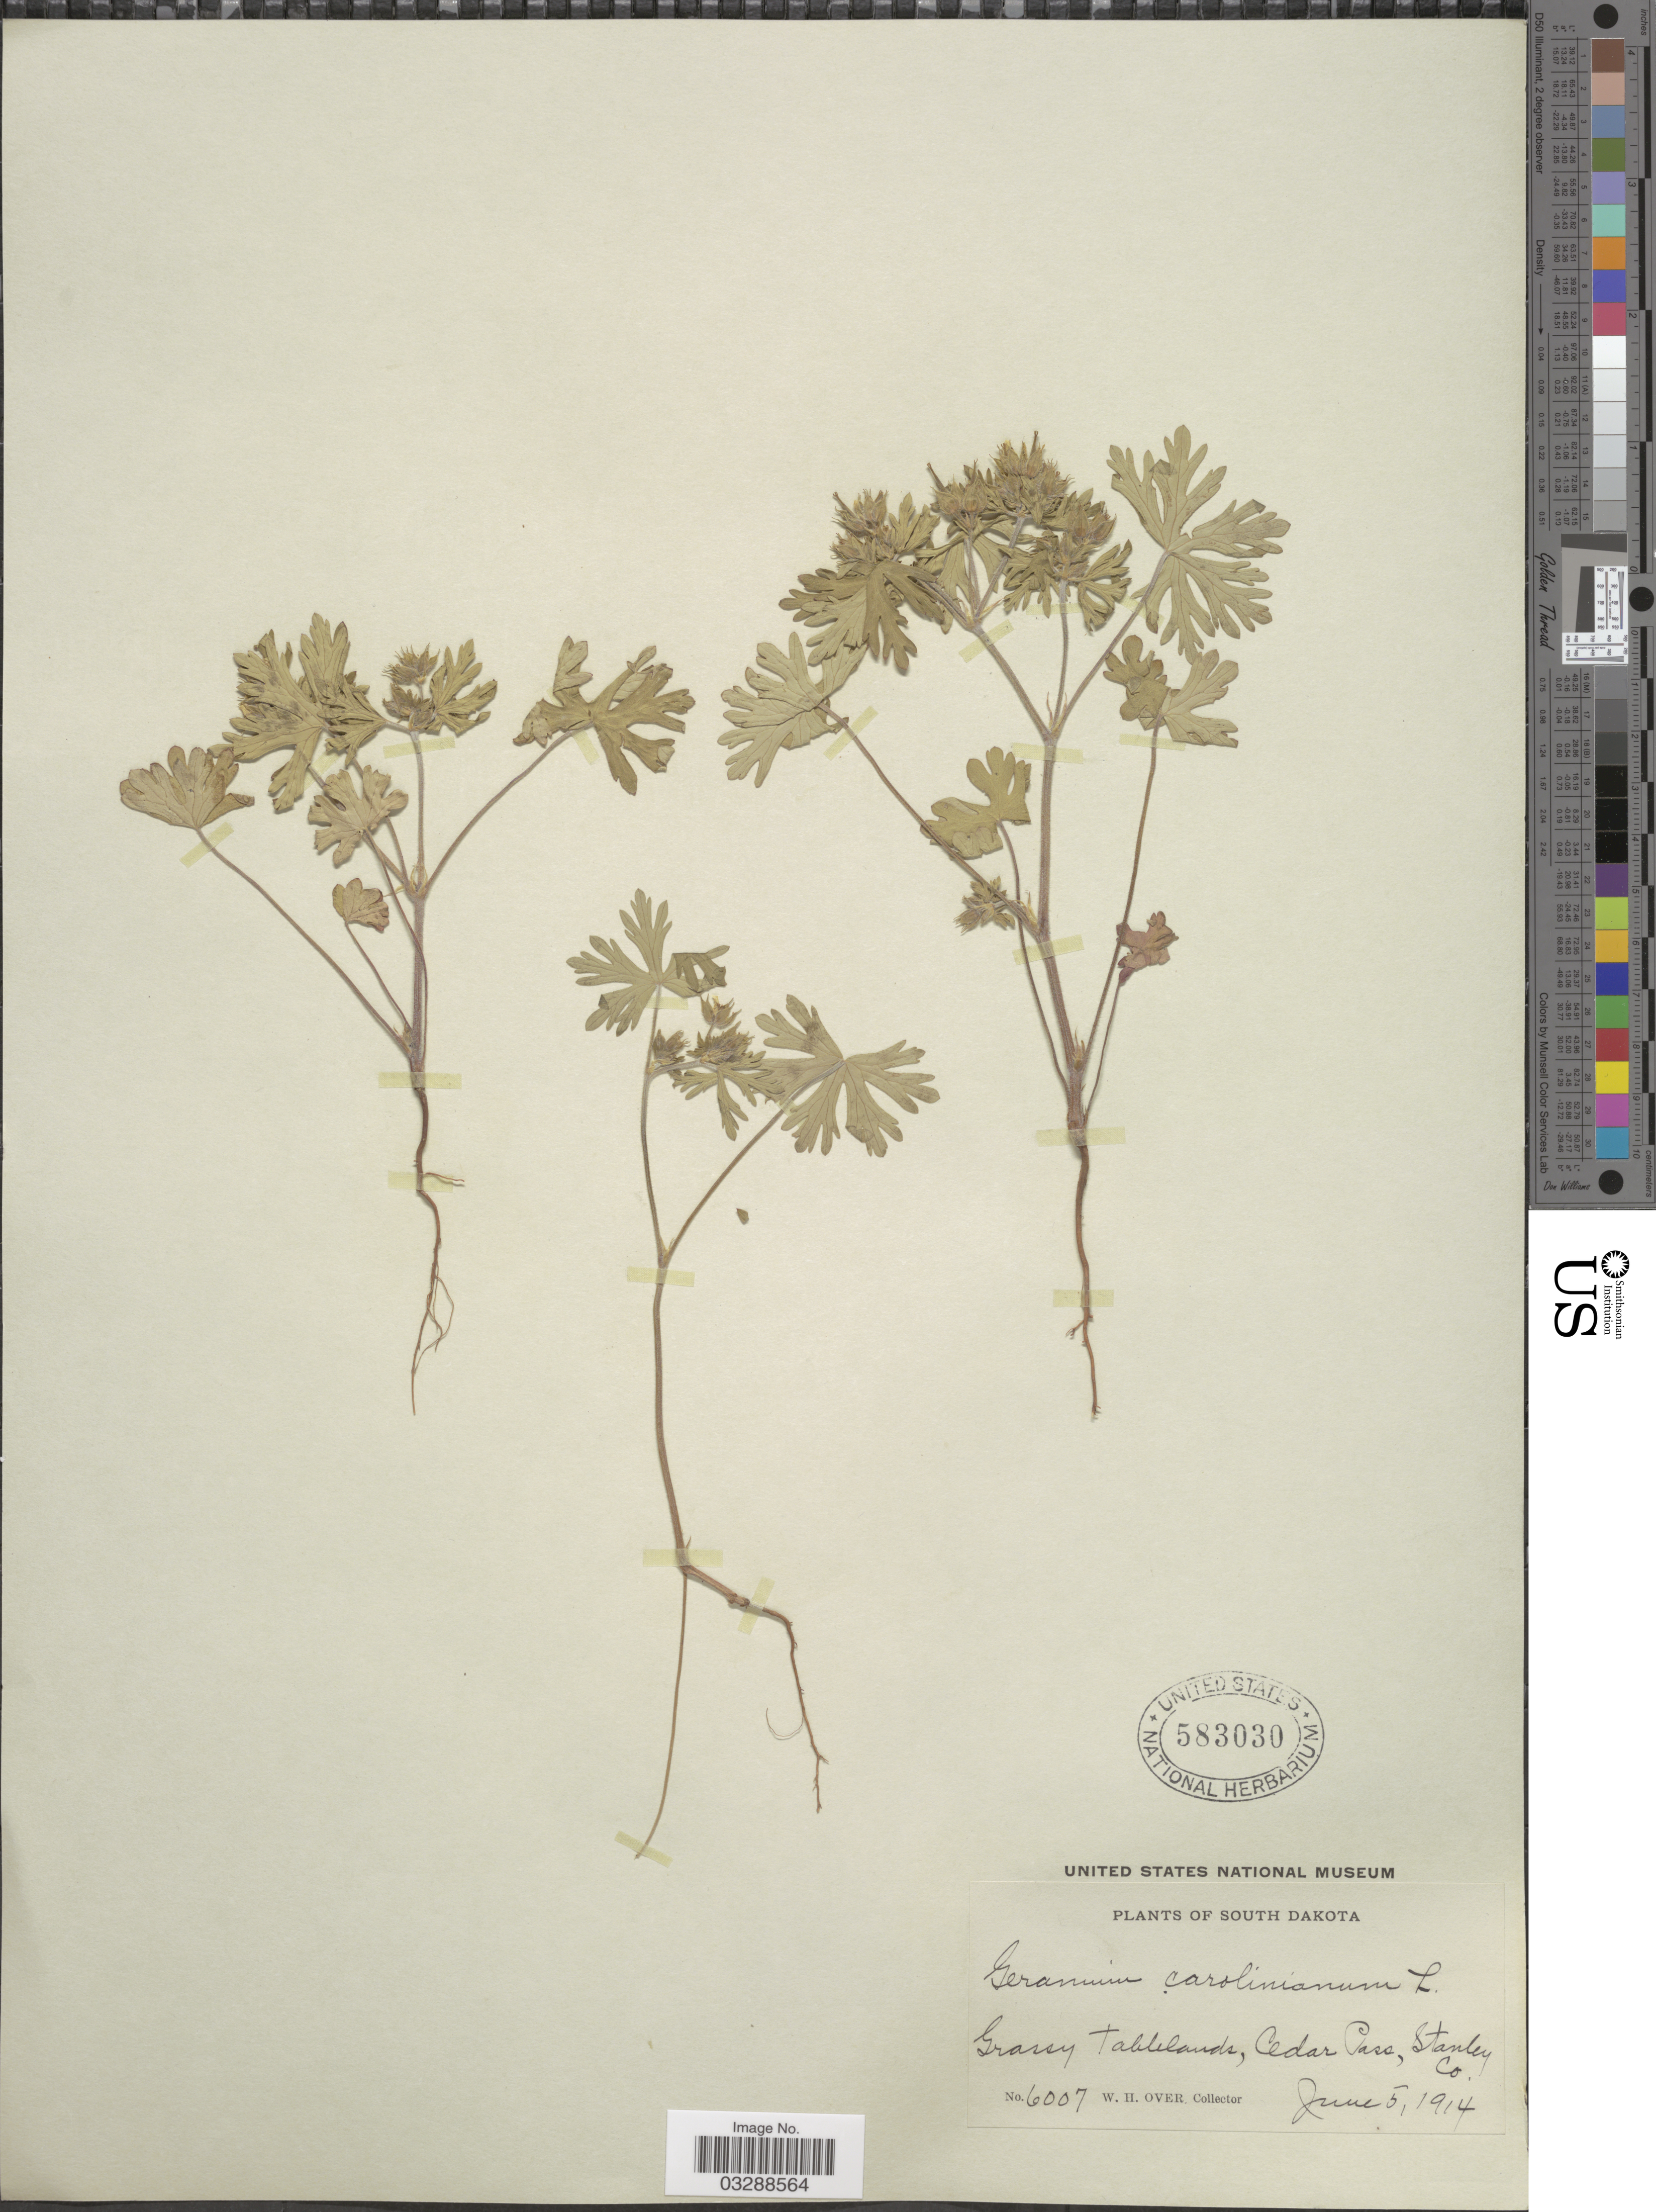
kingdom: Plantae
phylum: Tracheophyta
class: Magnoliopsida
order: Geraniales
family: Geraniaceae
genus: Geranium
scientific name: Geranium carolinianum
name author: L.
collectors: W. Over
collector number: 6007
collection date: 1914-06-05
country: United States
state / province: South Dakota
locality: Grassy Tablelands, Cedar Pass, Stanley Co.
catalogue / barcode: US 583030